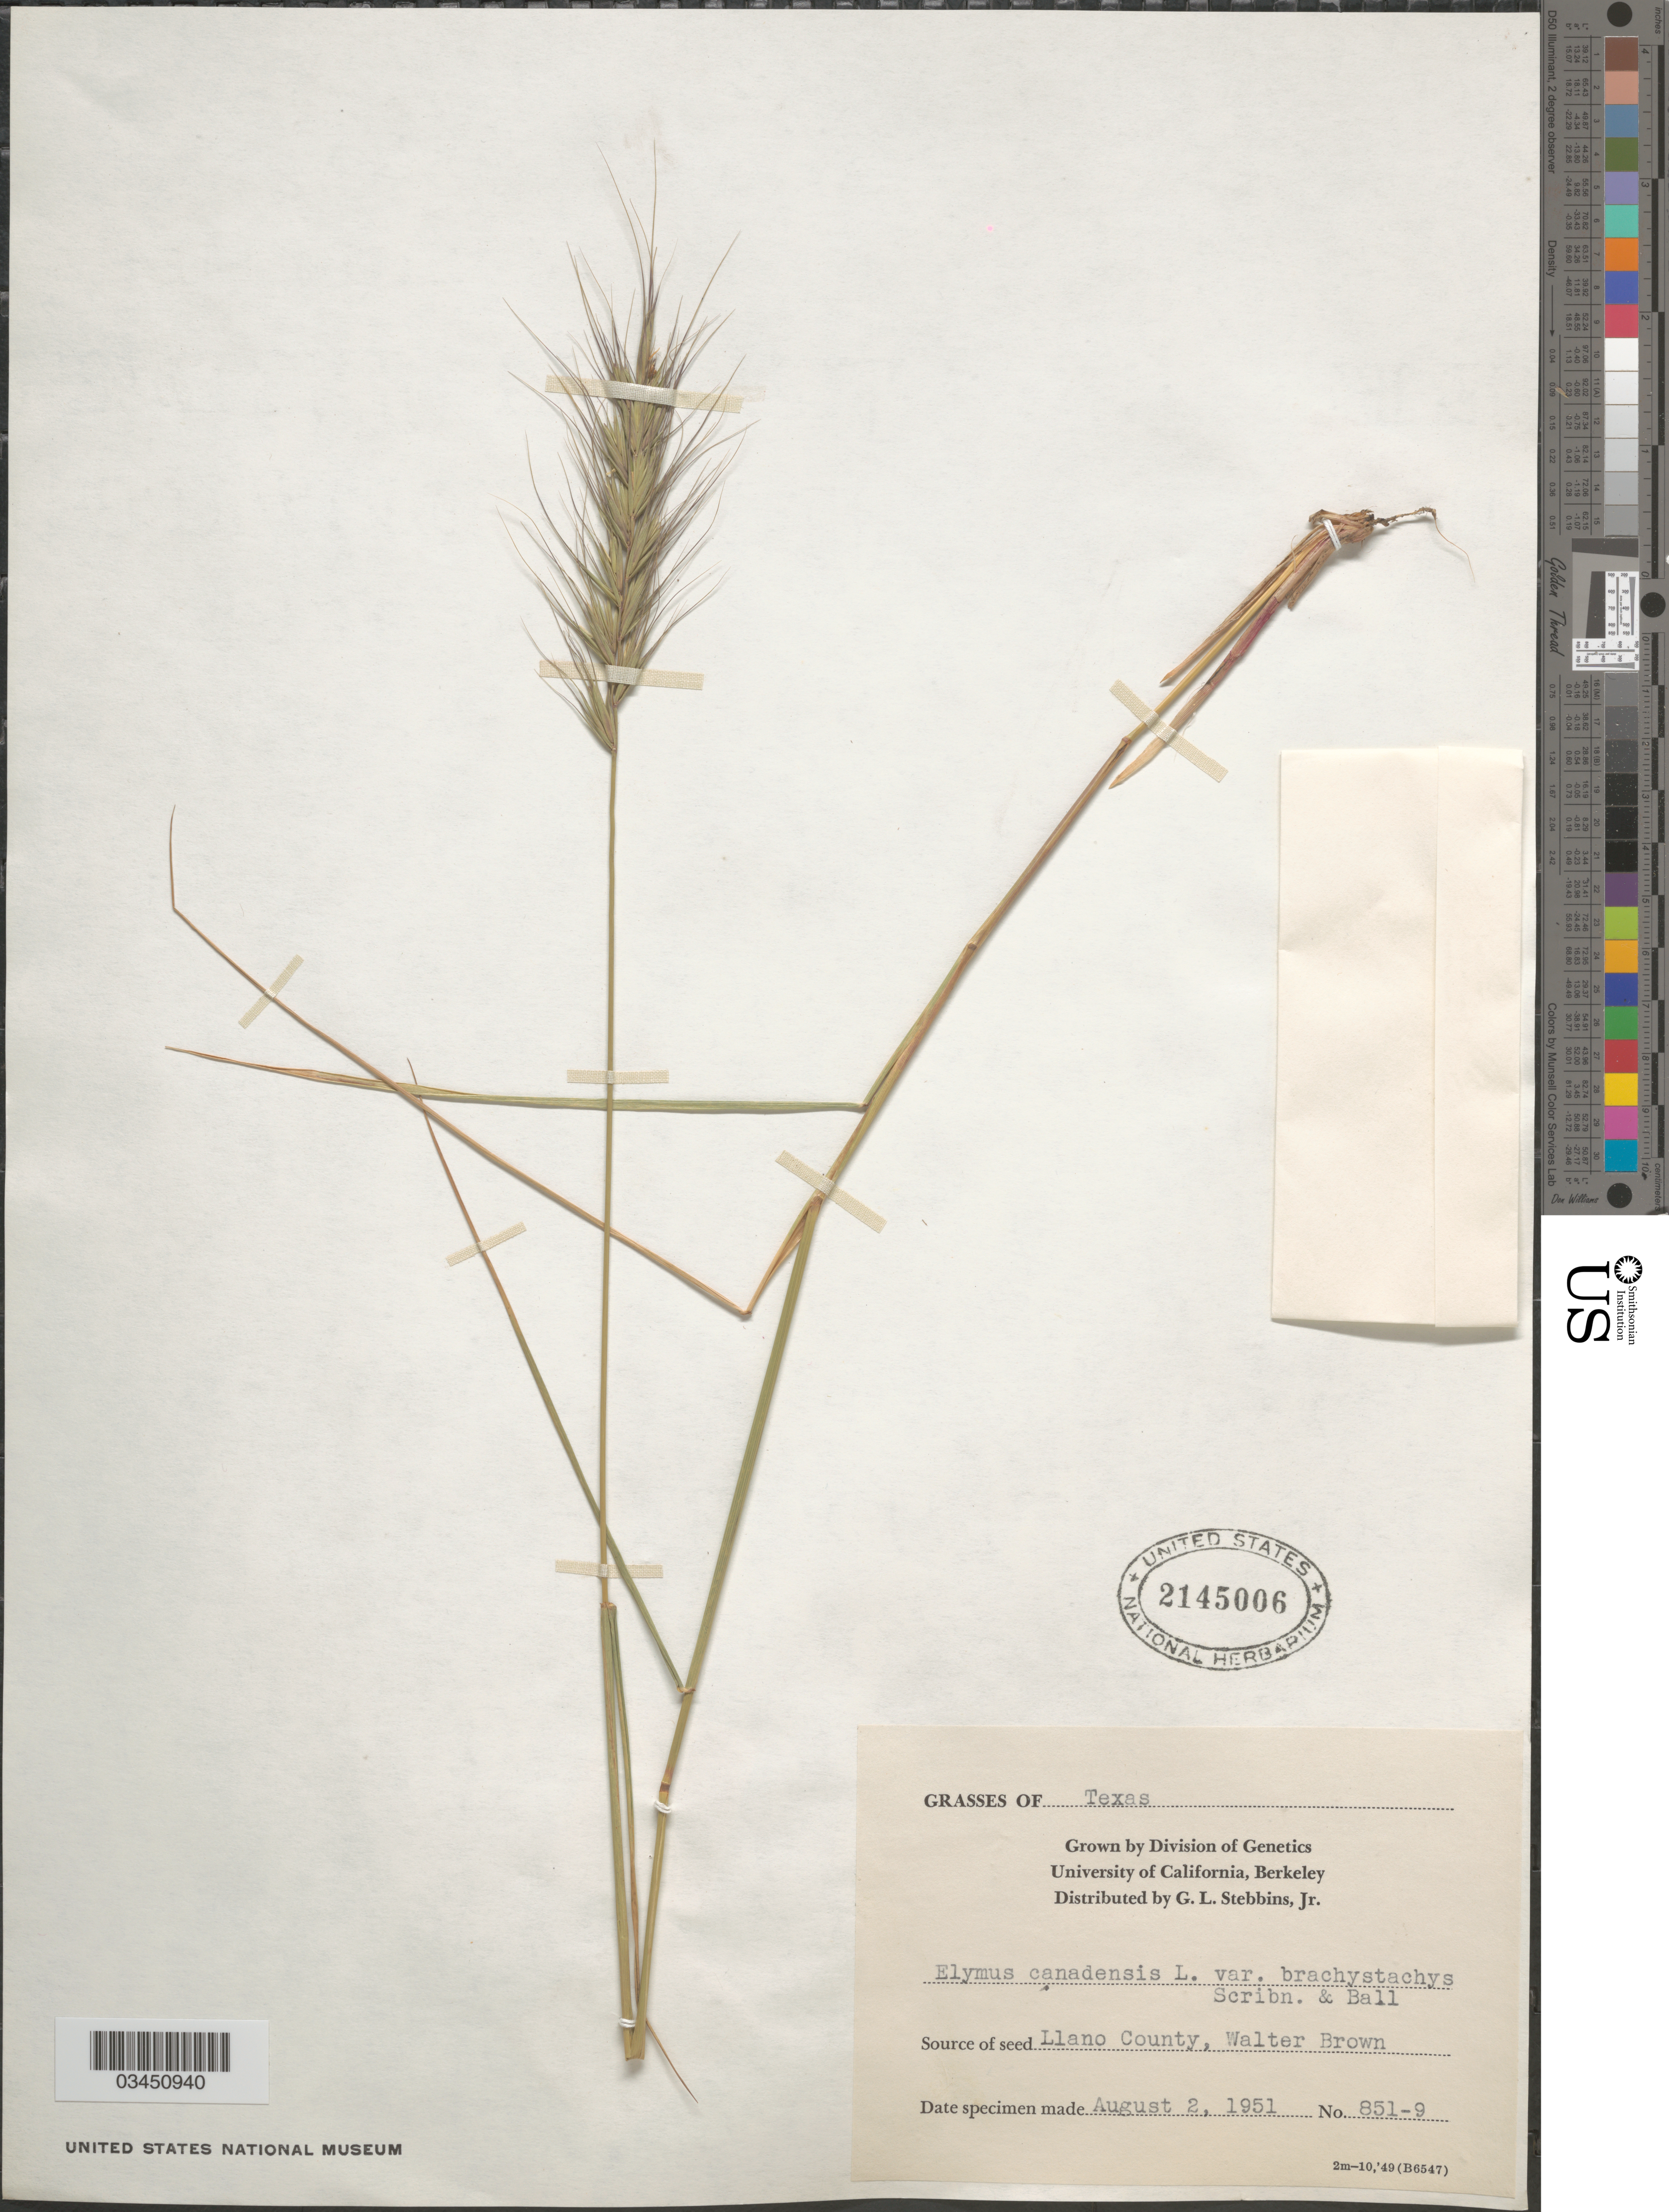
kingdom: Plantae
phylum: Tracheophyta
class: Liliopsida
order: Poales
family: Poaceae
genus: Elymus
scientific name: Elymus canadensis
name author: L.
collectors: G. L. Stebbins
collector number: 851-9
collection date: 1951-08-02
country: United States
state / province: California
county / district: Alameda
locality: Grown by Division of Genetics. University of California, Berkeley.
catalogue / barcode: US 2145006